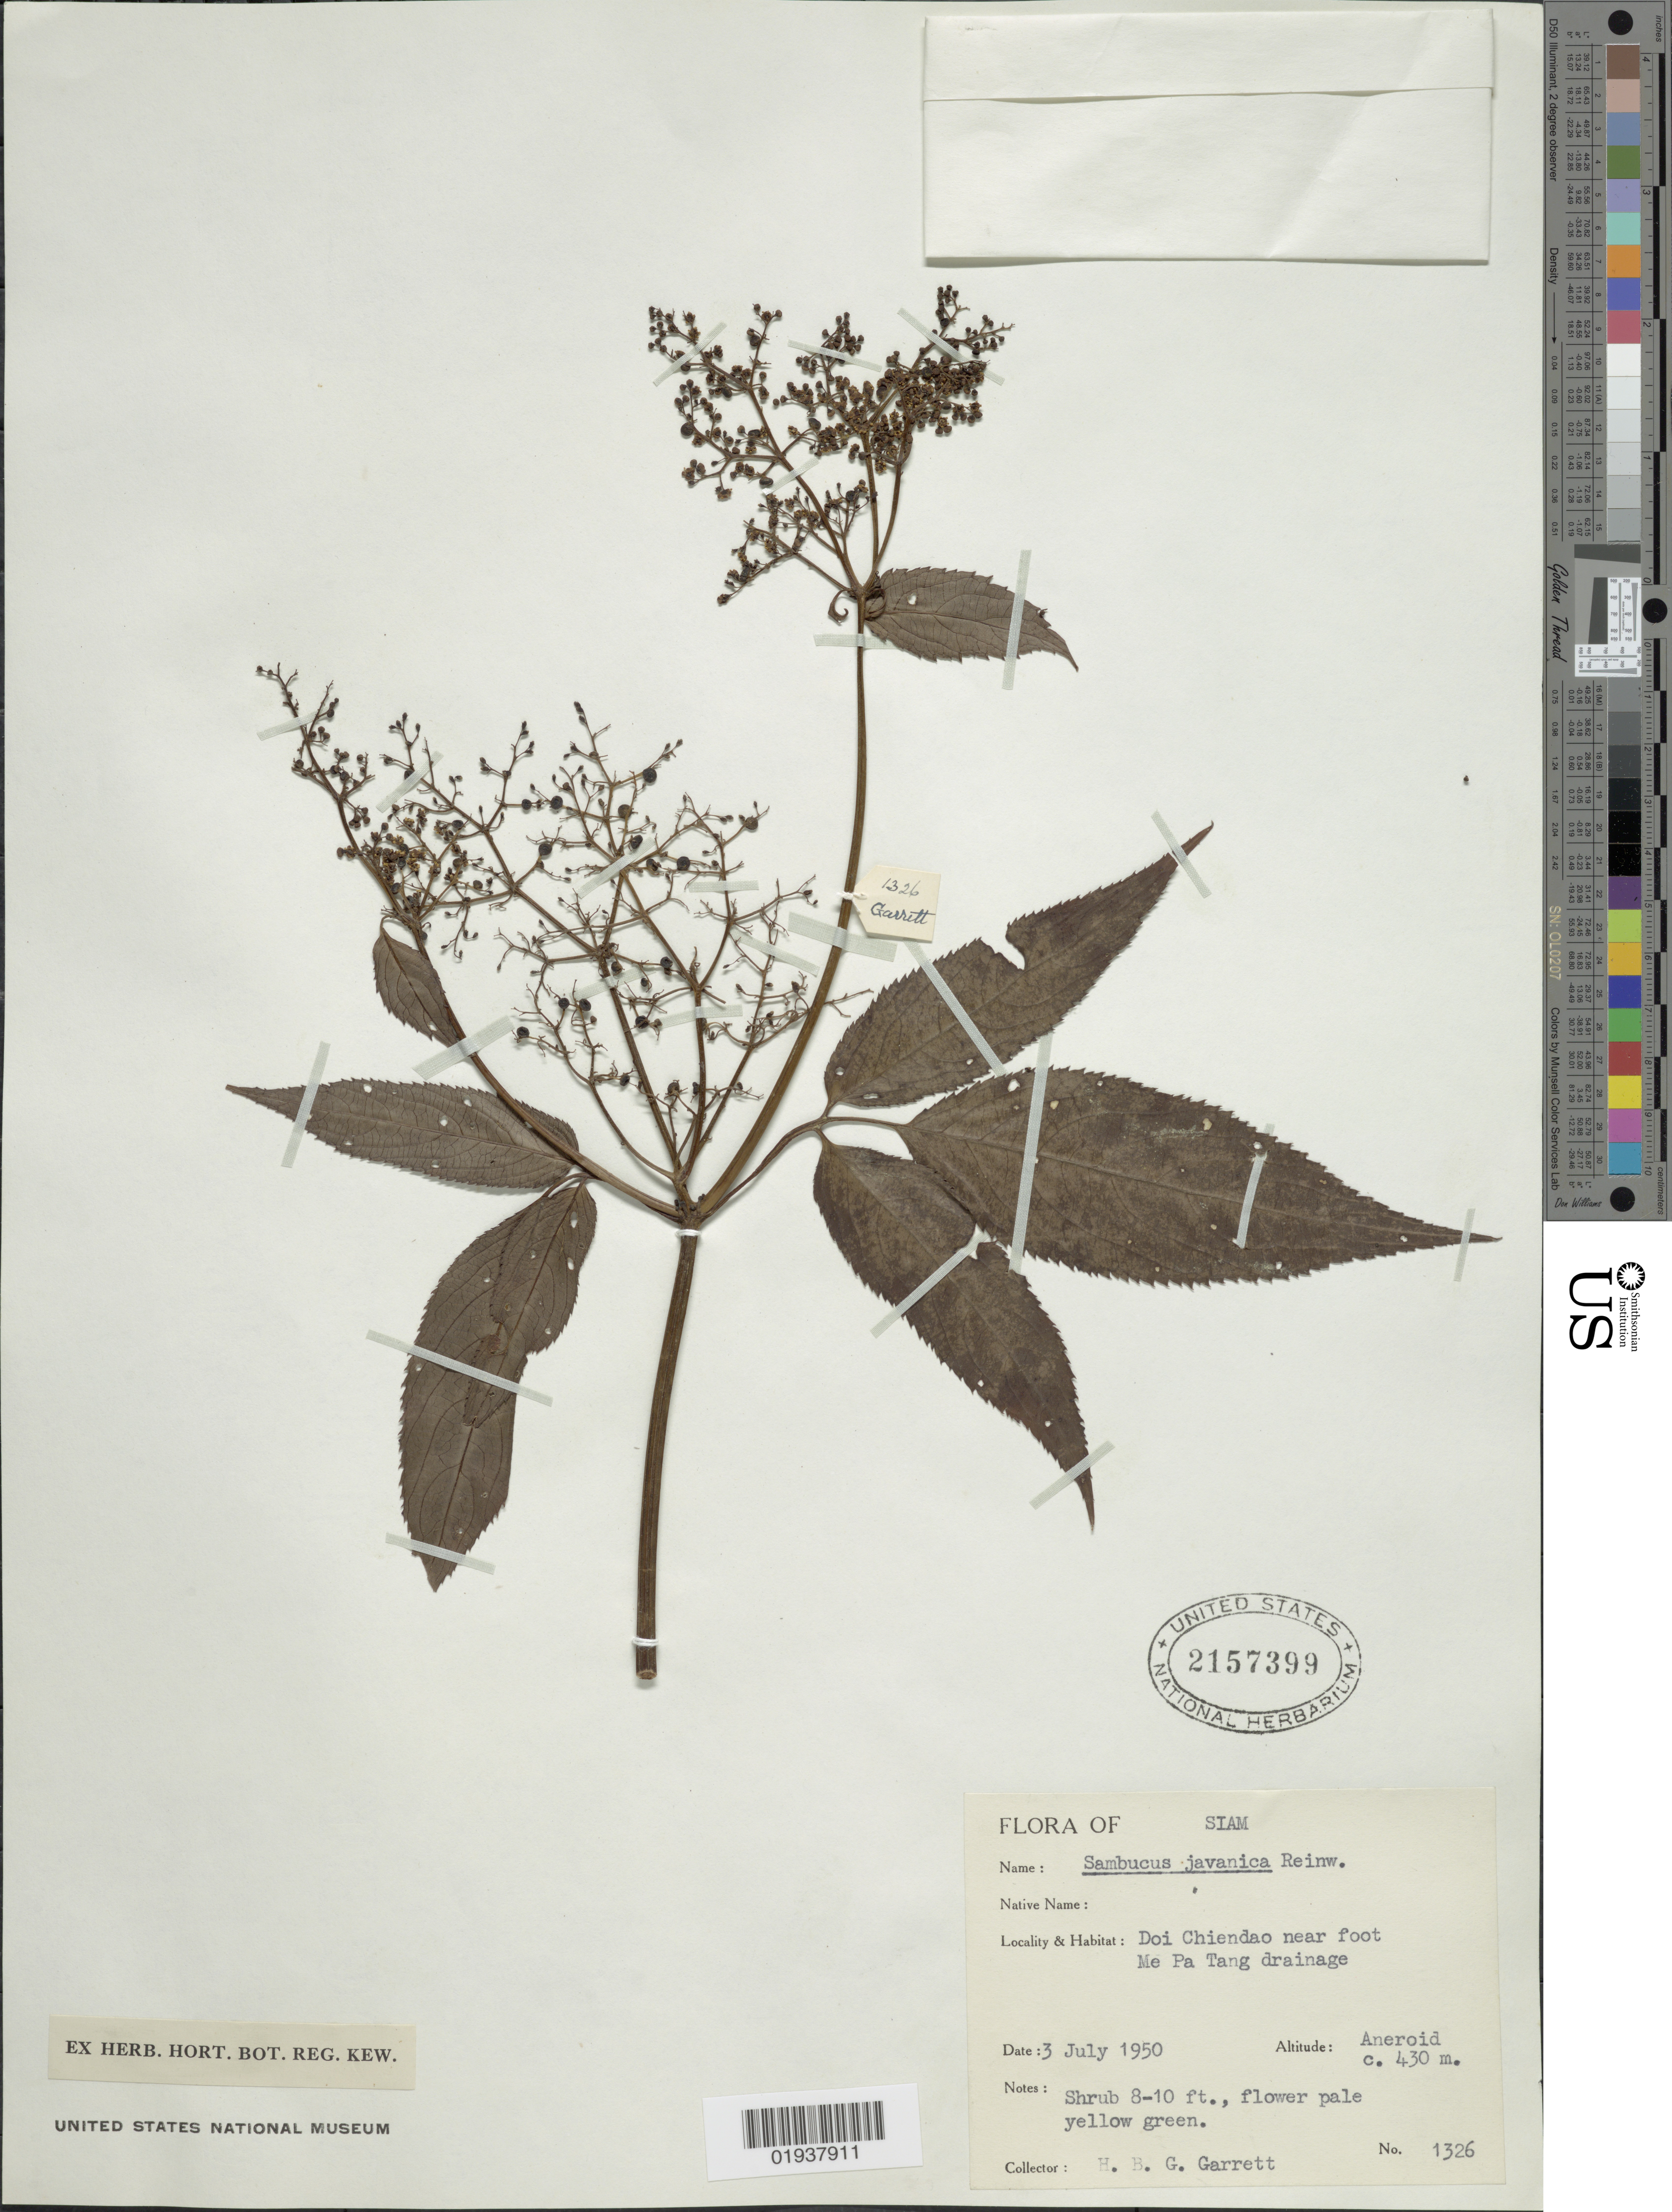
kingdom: Plantae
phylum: Tracheophyta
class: Magnoliopsida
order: Dipsacales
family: Viburnaceae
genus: Sambucus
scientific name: Sambucus javanica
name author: Blume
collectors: H. Garrett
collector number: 1326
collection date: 1950-07-03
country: Thailand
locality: Siam. Doi Chiendao near foot Me Pa Tang drainage.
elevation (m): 430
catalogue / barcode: US 2157399